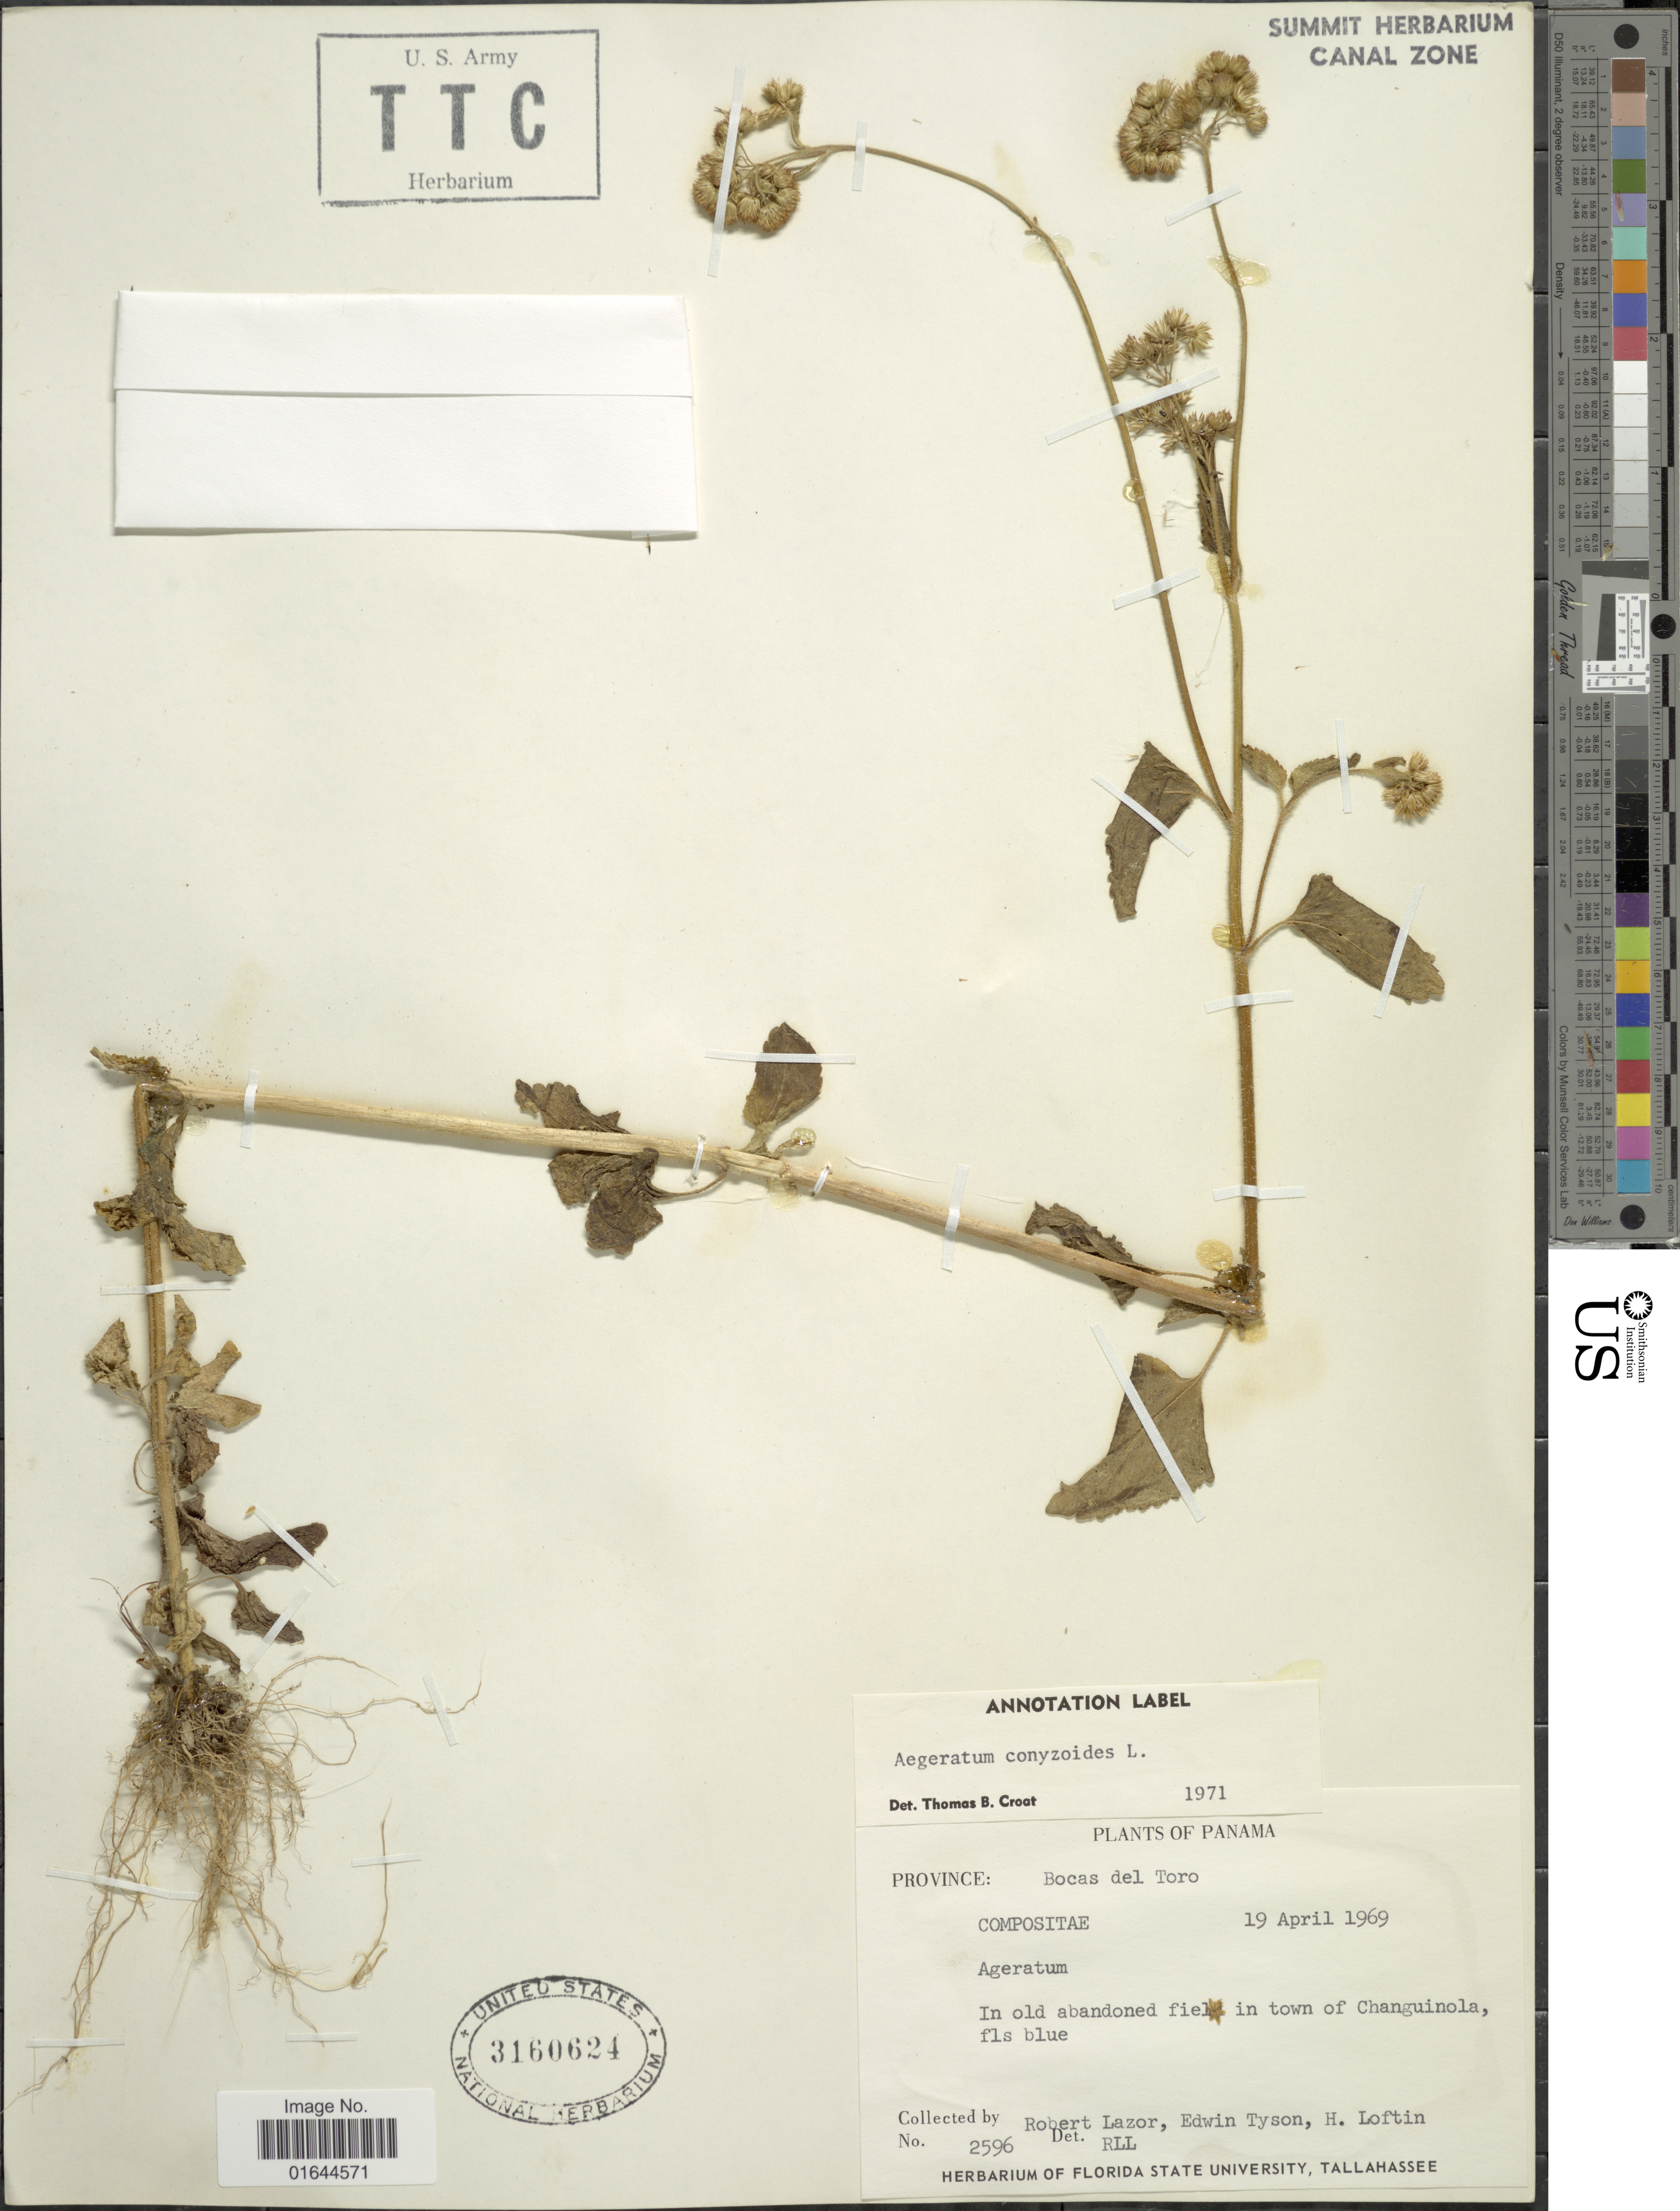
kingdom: Plantae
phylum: Tracheophyta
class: Magnoliopsida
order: Asterales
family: Asteraceae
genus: Ageratum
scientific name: Ageratum conyzoides subsp. conyzoides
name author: L.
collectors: R. L. Lazor, E. L. Tyson & H. Loftin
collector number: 2596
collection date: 1969-04-19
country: Panama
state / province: Bocas del Toro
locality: Bocas del toro.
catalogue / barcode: US 3160624